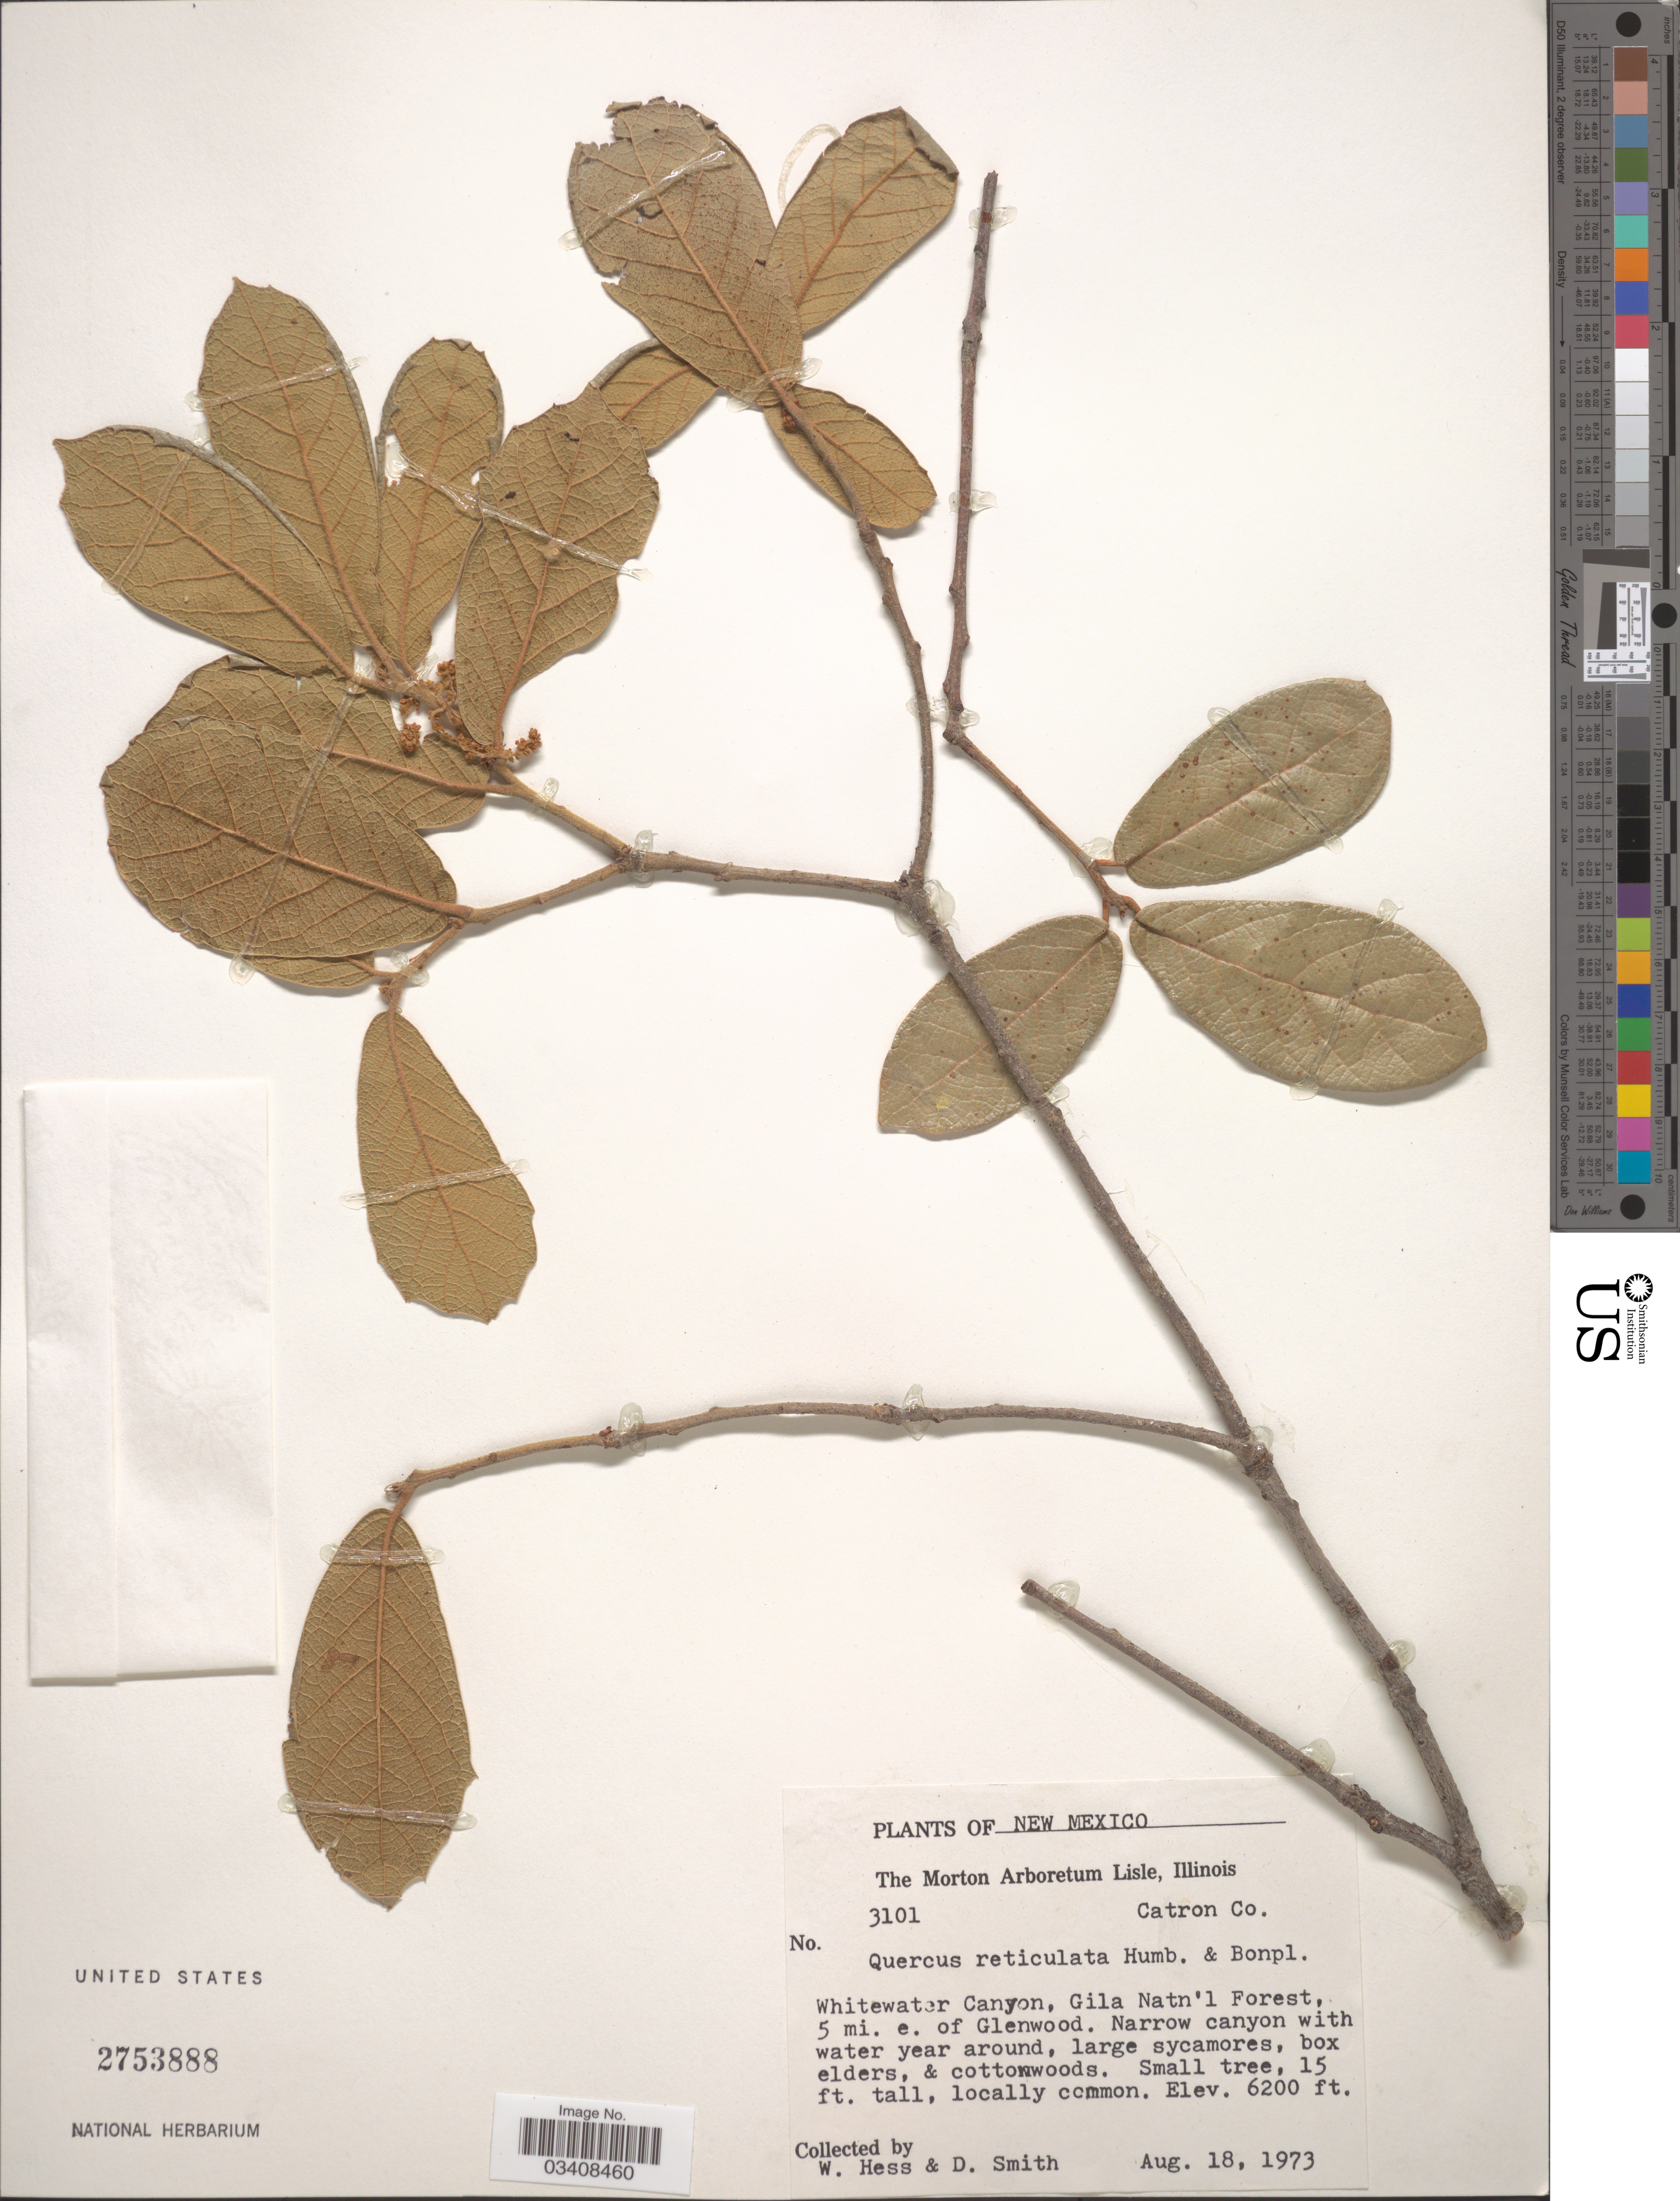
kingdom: Plantae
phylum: Tracheophyta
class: Magnoliopsida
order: Fagales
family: Fagaceae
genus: Quercus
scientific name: Quercus rugosa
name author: Née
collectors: W. Hess & D. Smith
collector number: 3101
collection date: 1973-08-18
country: United States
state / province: New Mexico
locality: Catron Co. Whitewater Canyon, Gila Natn'l Forest, 5 mi. e. of Glenwood.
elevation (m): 1890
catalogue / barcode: US 2753888